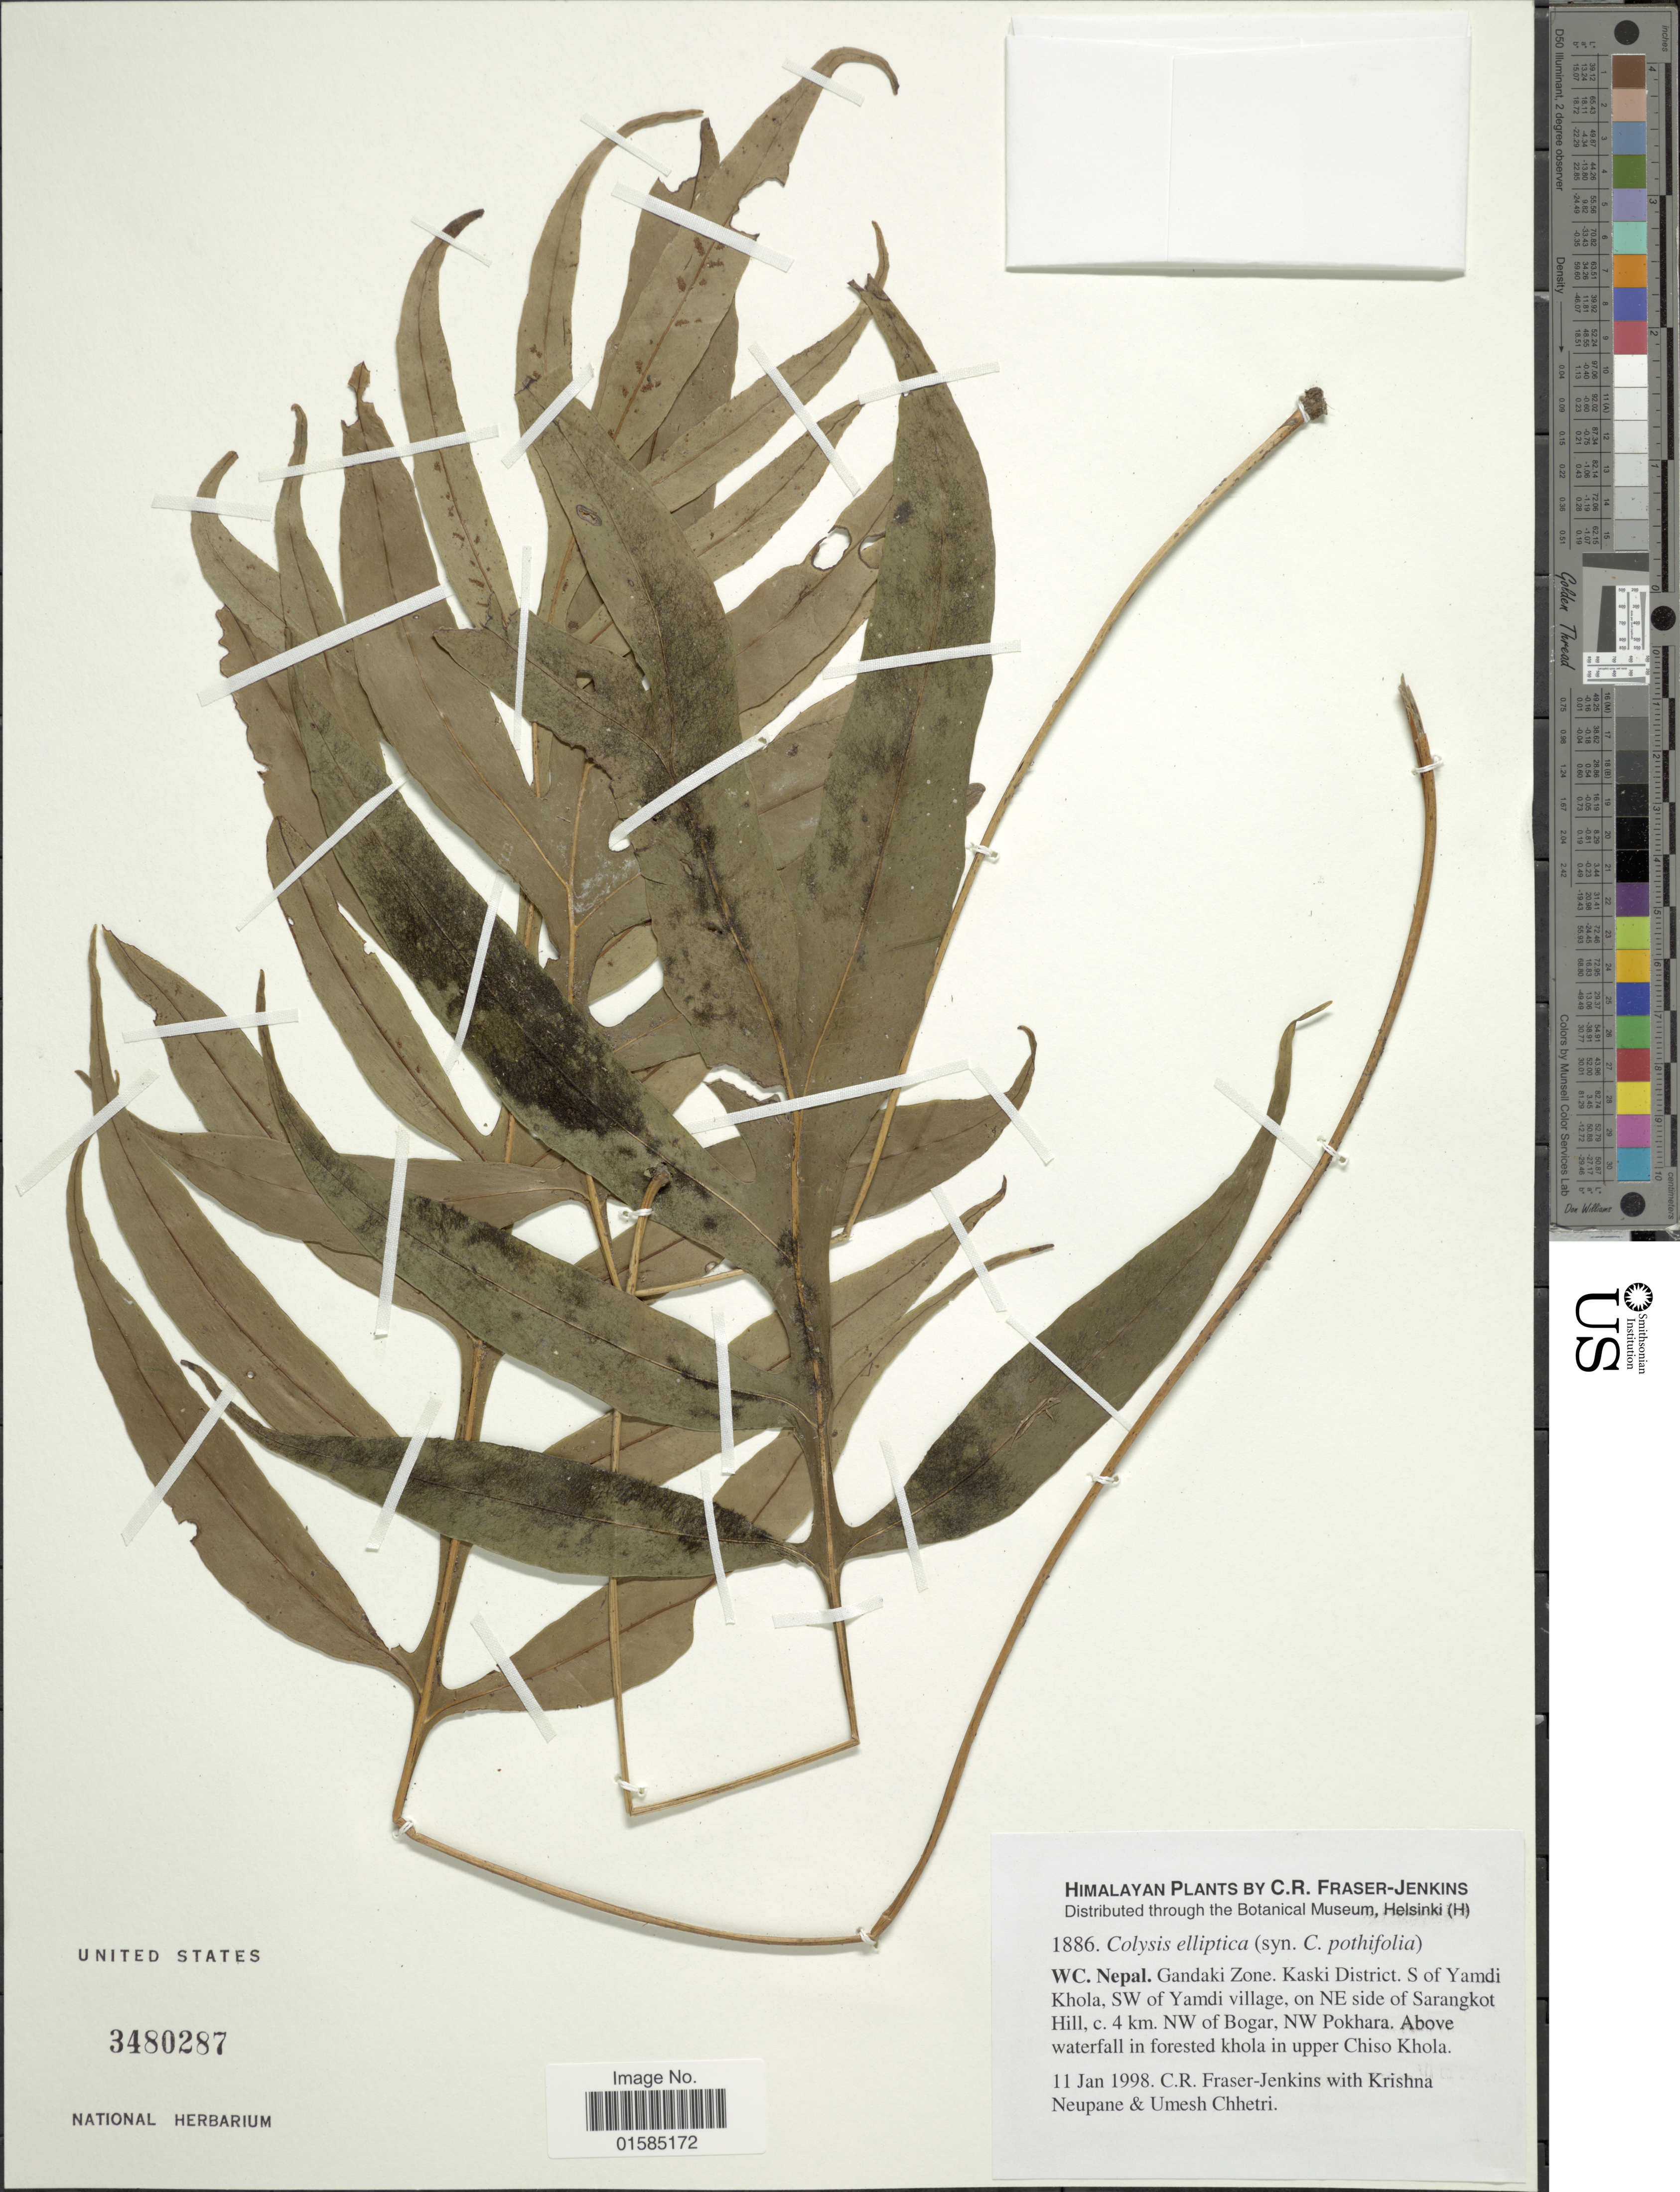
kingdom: Plantae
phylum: Tracheophyta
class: Polypodiopsida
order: Polypodiales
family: Polypodiaceae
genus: Leptochilus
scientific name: Leptochilus ellipticus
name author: (Thunb.) Noot.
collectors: C. R. Fraser-Jenkins, K. Neupane & U. Chhetri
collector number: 1886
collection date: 1998-01-11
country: Nepal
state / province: Gandaki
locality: Himalayan. WC Nepal. Gandaki Zone. Kaski District. S of Yamdi Khola, SW of Yamdi village,on NE side of Sarankot Hill, c. 4 km. NW of Bogar, NW Pokhara. Above waterfall in forested khola in upper Chiso Khola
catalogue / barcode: US 3480287